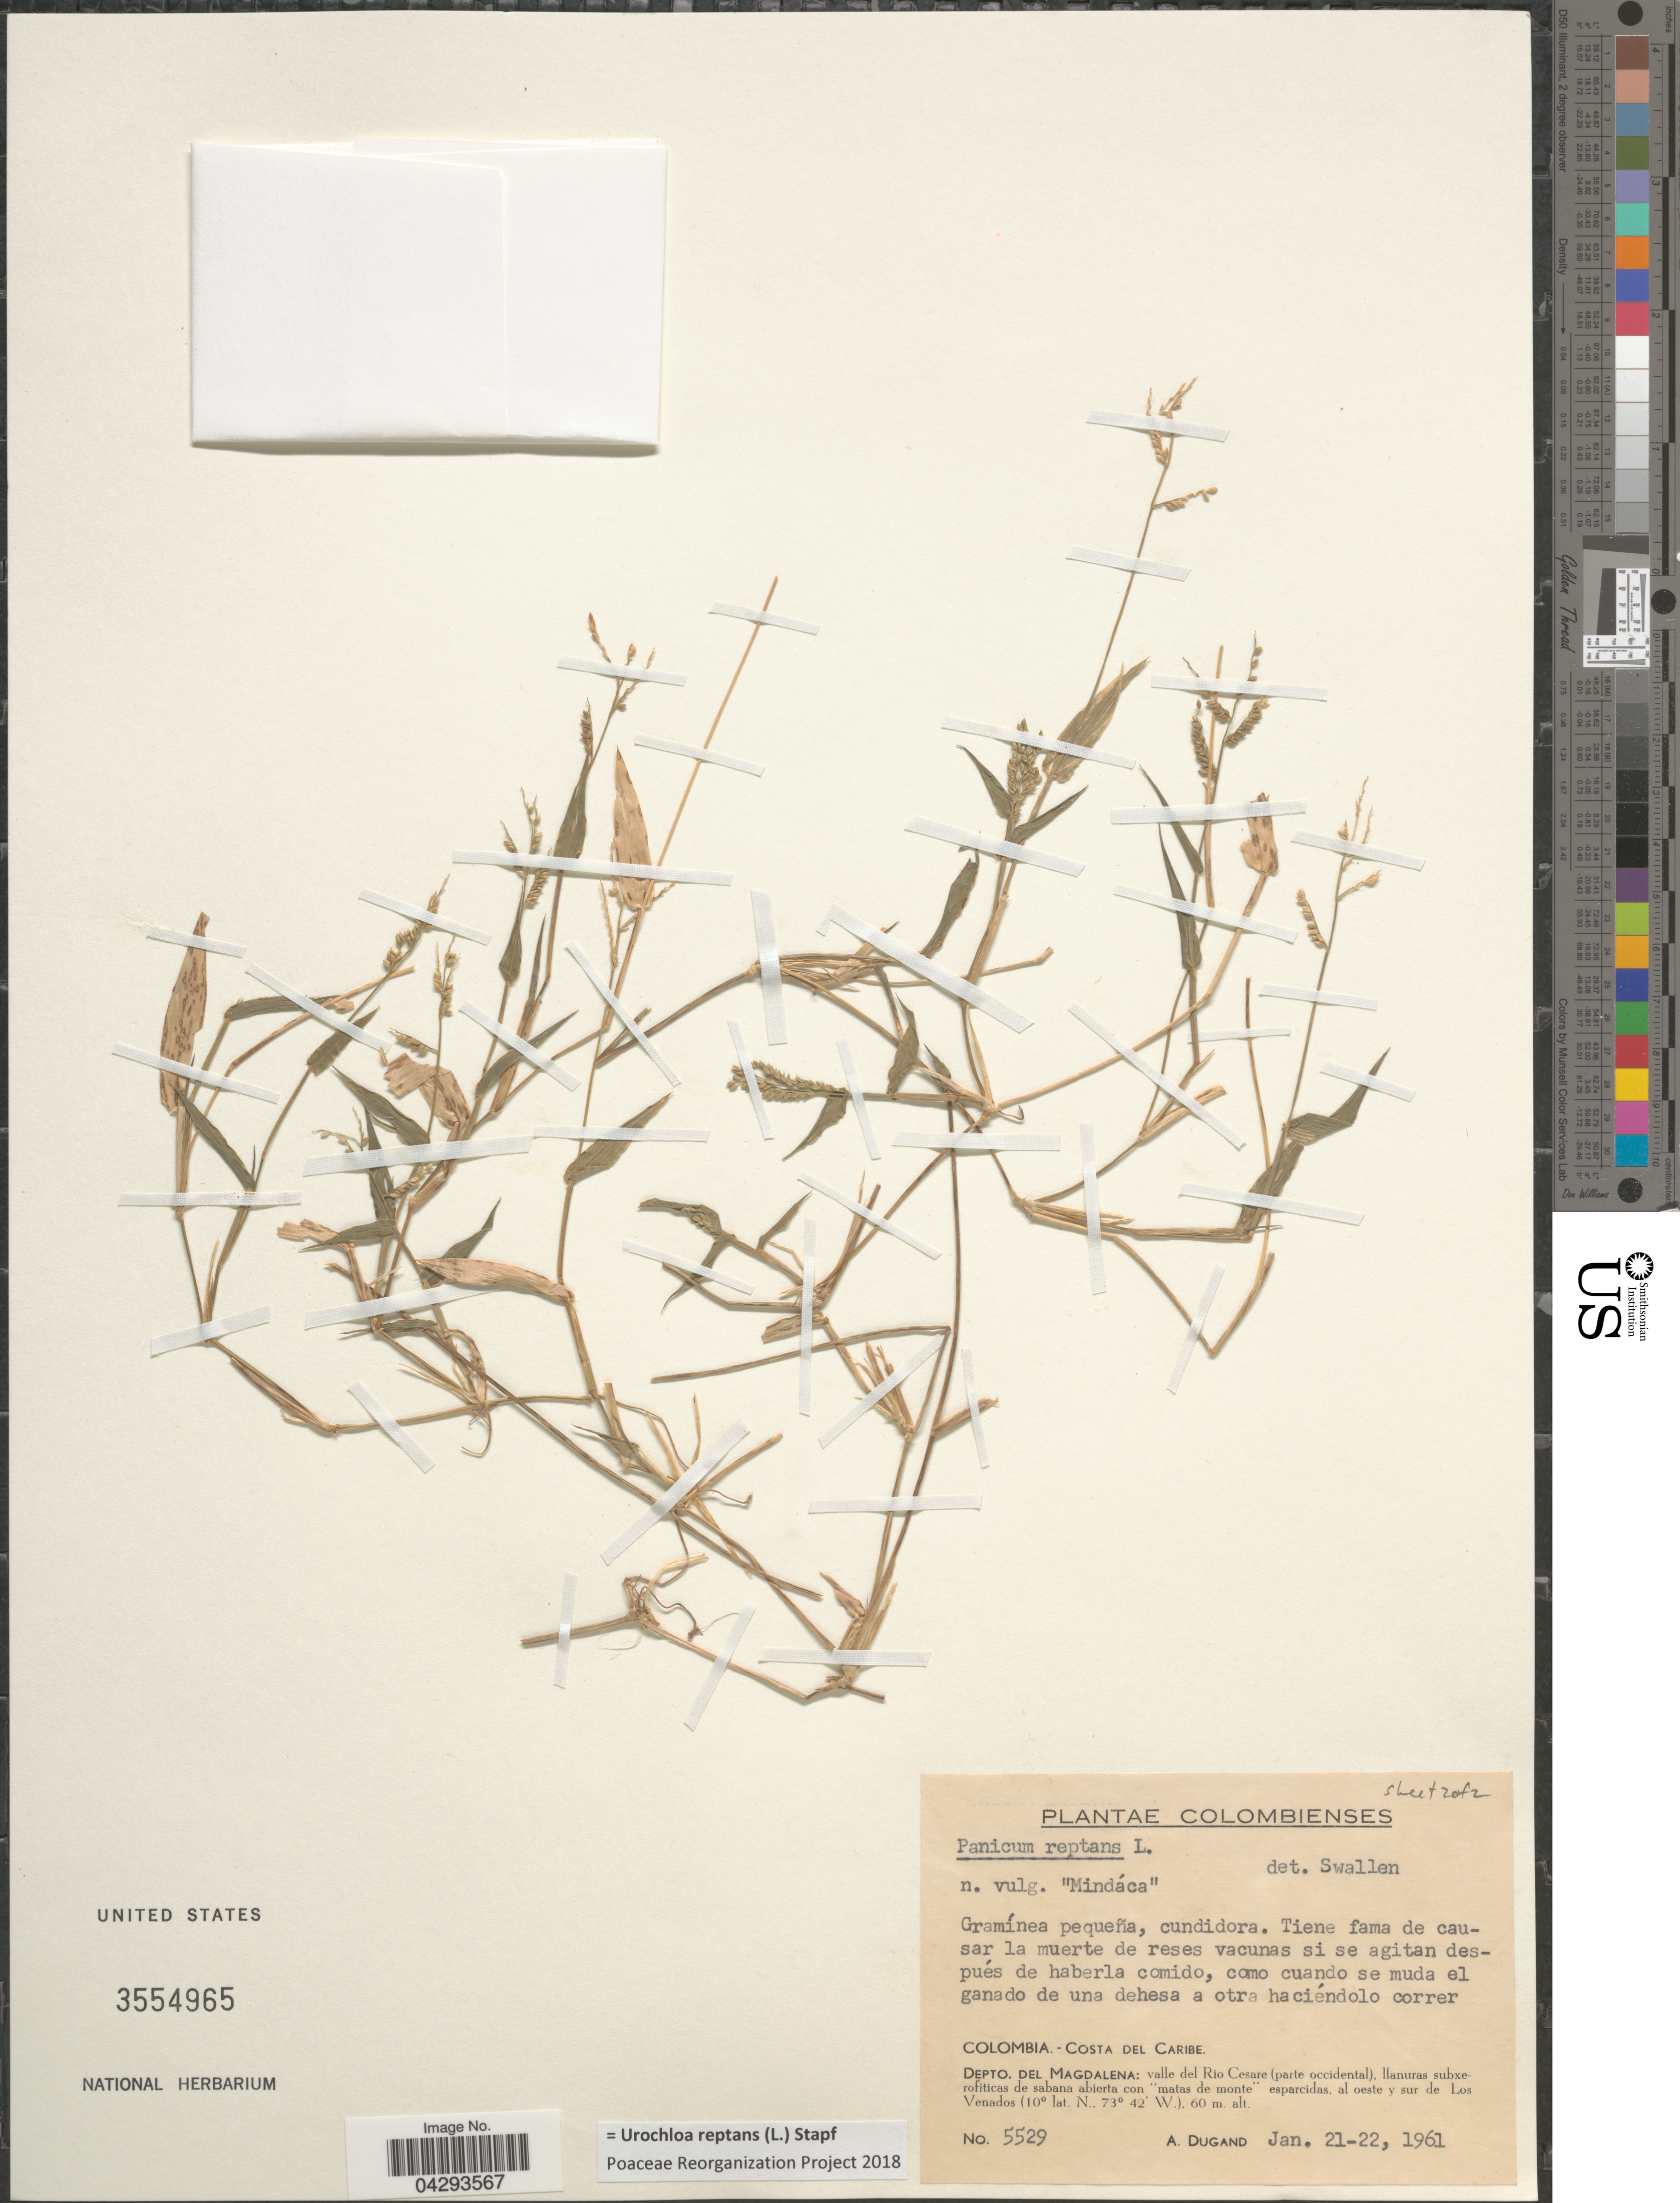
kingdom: Plantae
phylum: Tracheophyta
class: Liliopsida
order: Poales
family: Poaceae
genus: Urochloa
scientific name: Urochloa reptans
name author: (L.) Stapf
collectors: A. Dugand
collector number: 5529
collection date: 1961-01-21/1961-01-22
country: Colombia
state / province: Magdalena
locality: Costa del Caribe. Depto. del Magdalena: valle del Río Cesare (parte occidental). llanuras subxerofíticas de sabana abierta con "matas de monte" esparcidas, al oeste y sur de Los Venados.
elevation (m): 60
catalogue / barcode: US 3554965